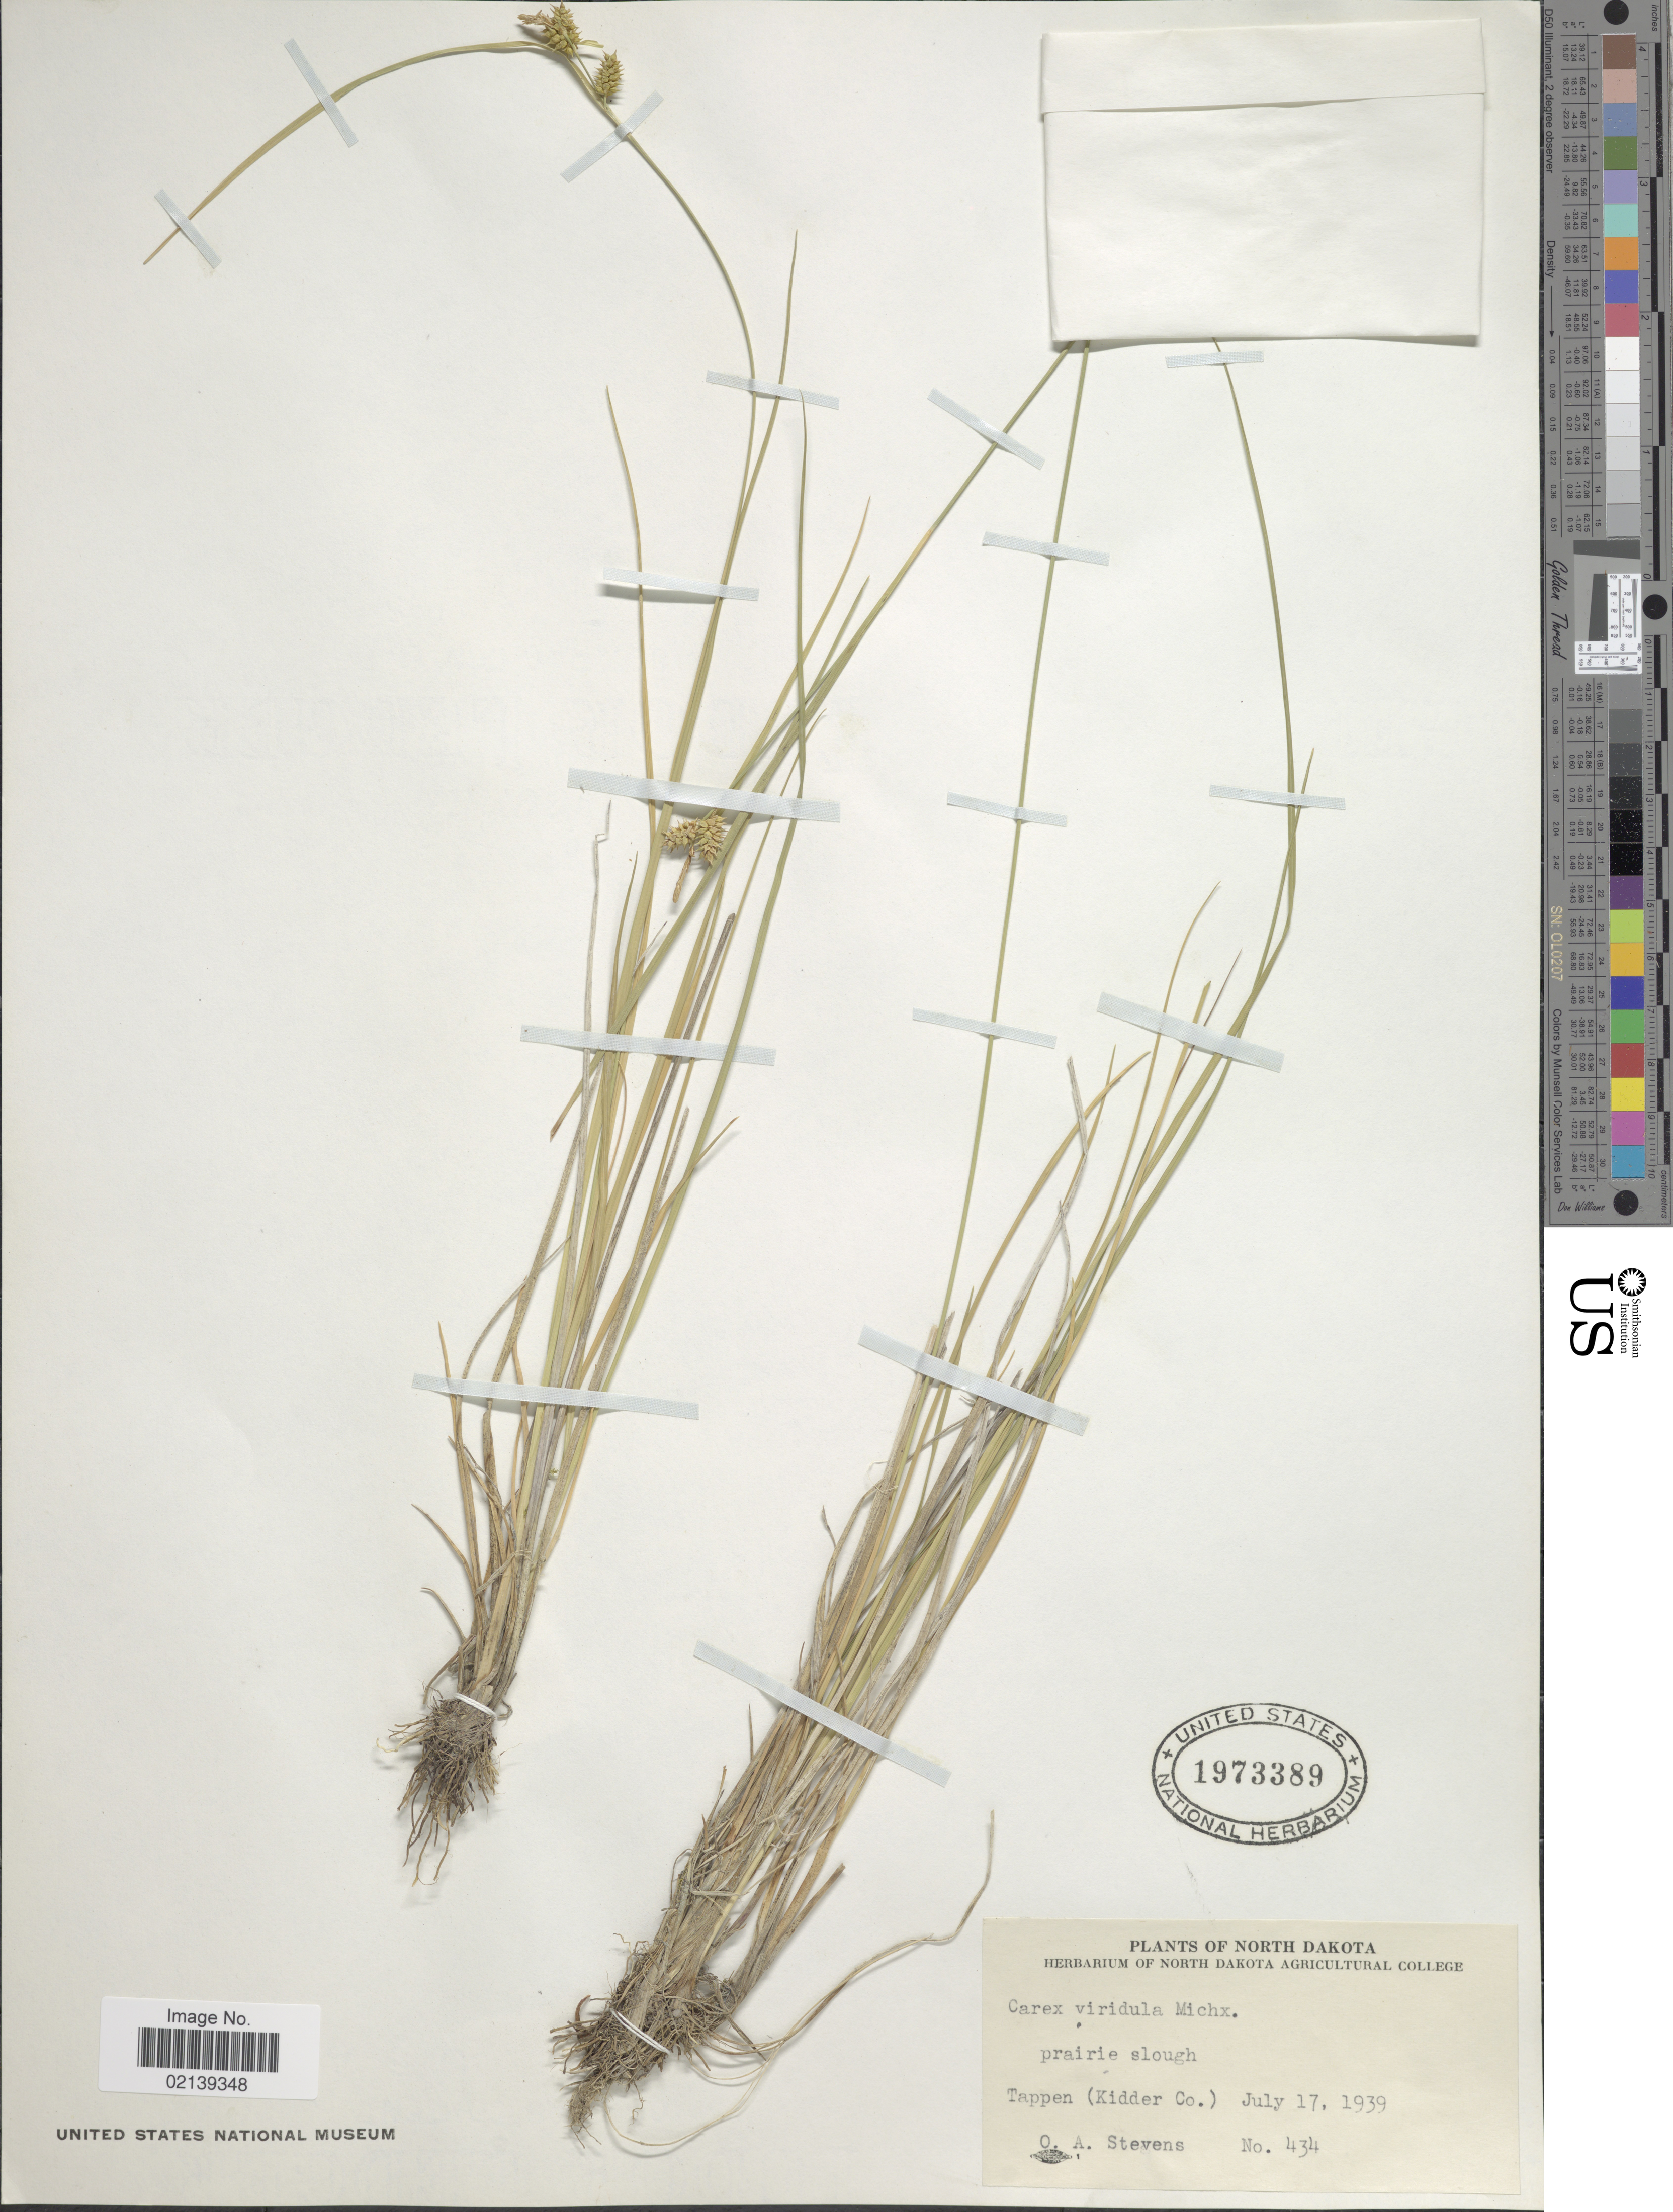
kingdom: Plantae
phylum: Tracheophyta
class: Liliopsida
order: Poales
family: Cyperaceae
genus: Carex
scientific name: Carex oederi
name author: Retz.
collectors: O. A. Stevens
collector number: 434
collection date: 1939-07-17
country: United States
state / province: North Dakota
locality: Tappen (Kidder Co.)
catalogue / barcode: US 1973389